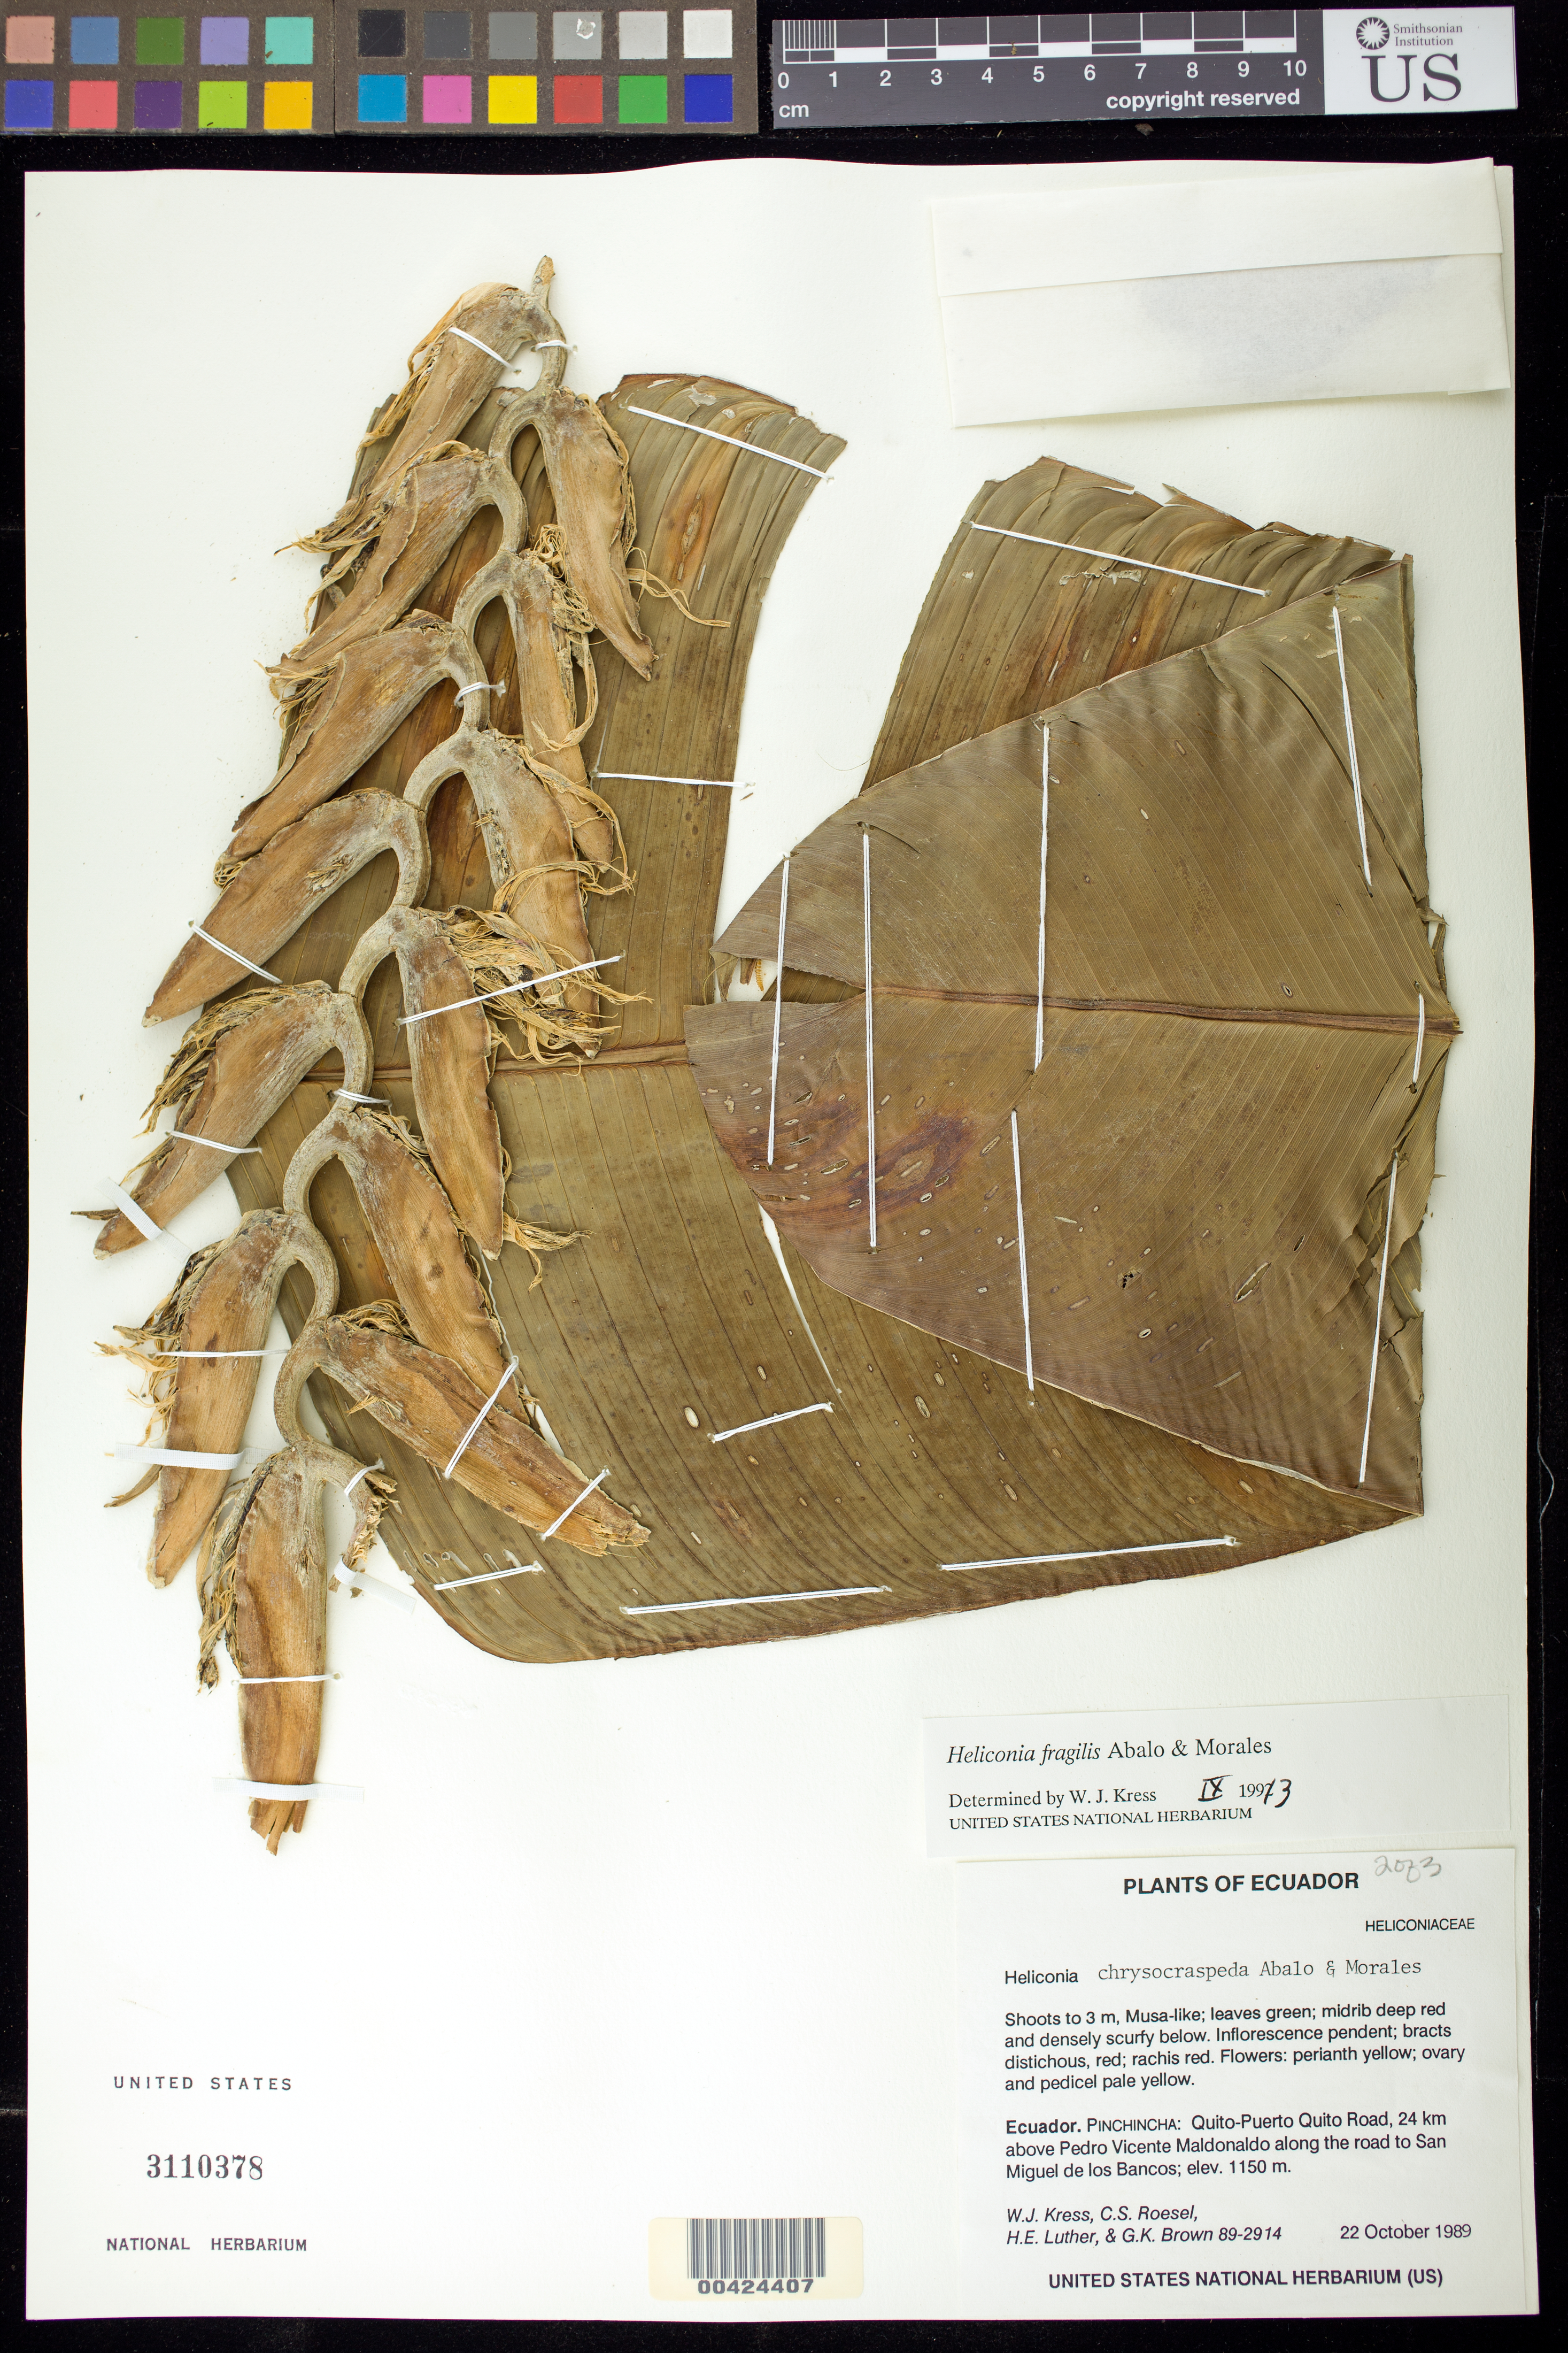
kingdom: Plantae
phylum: Tracheophyta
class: Liliopsida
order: Zingiberales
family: Heliconiaceae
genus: Heliconia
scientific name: Heliconia fragilis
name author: Abalo & G. Morales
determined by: Kress, W. J., (US), Smithsonian Institution - National Museum of Natural History (UNITED STATES)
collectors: W. J. Kress, C. S. Roesel, Harry E. Luther & G. K. Brown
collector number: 89-2914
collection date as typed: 22 Oct 1989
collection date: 1989-10-22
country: Ecuador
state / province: Pichincha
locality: Quito - Puerto quito road; 24 km above Pedro vicente maldonaldo along road to Sal Miguel de los Bancos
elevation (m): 1150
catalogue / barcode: US 3110378